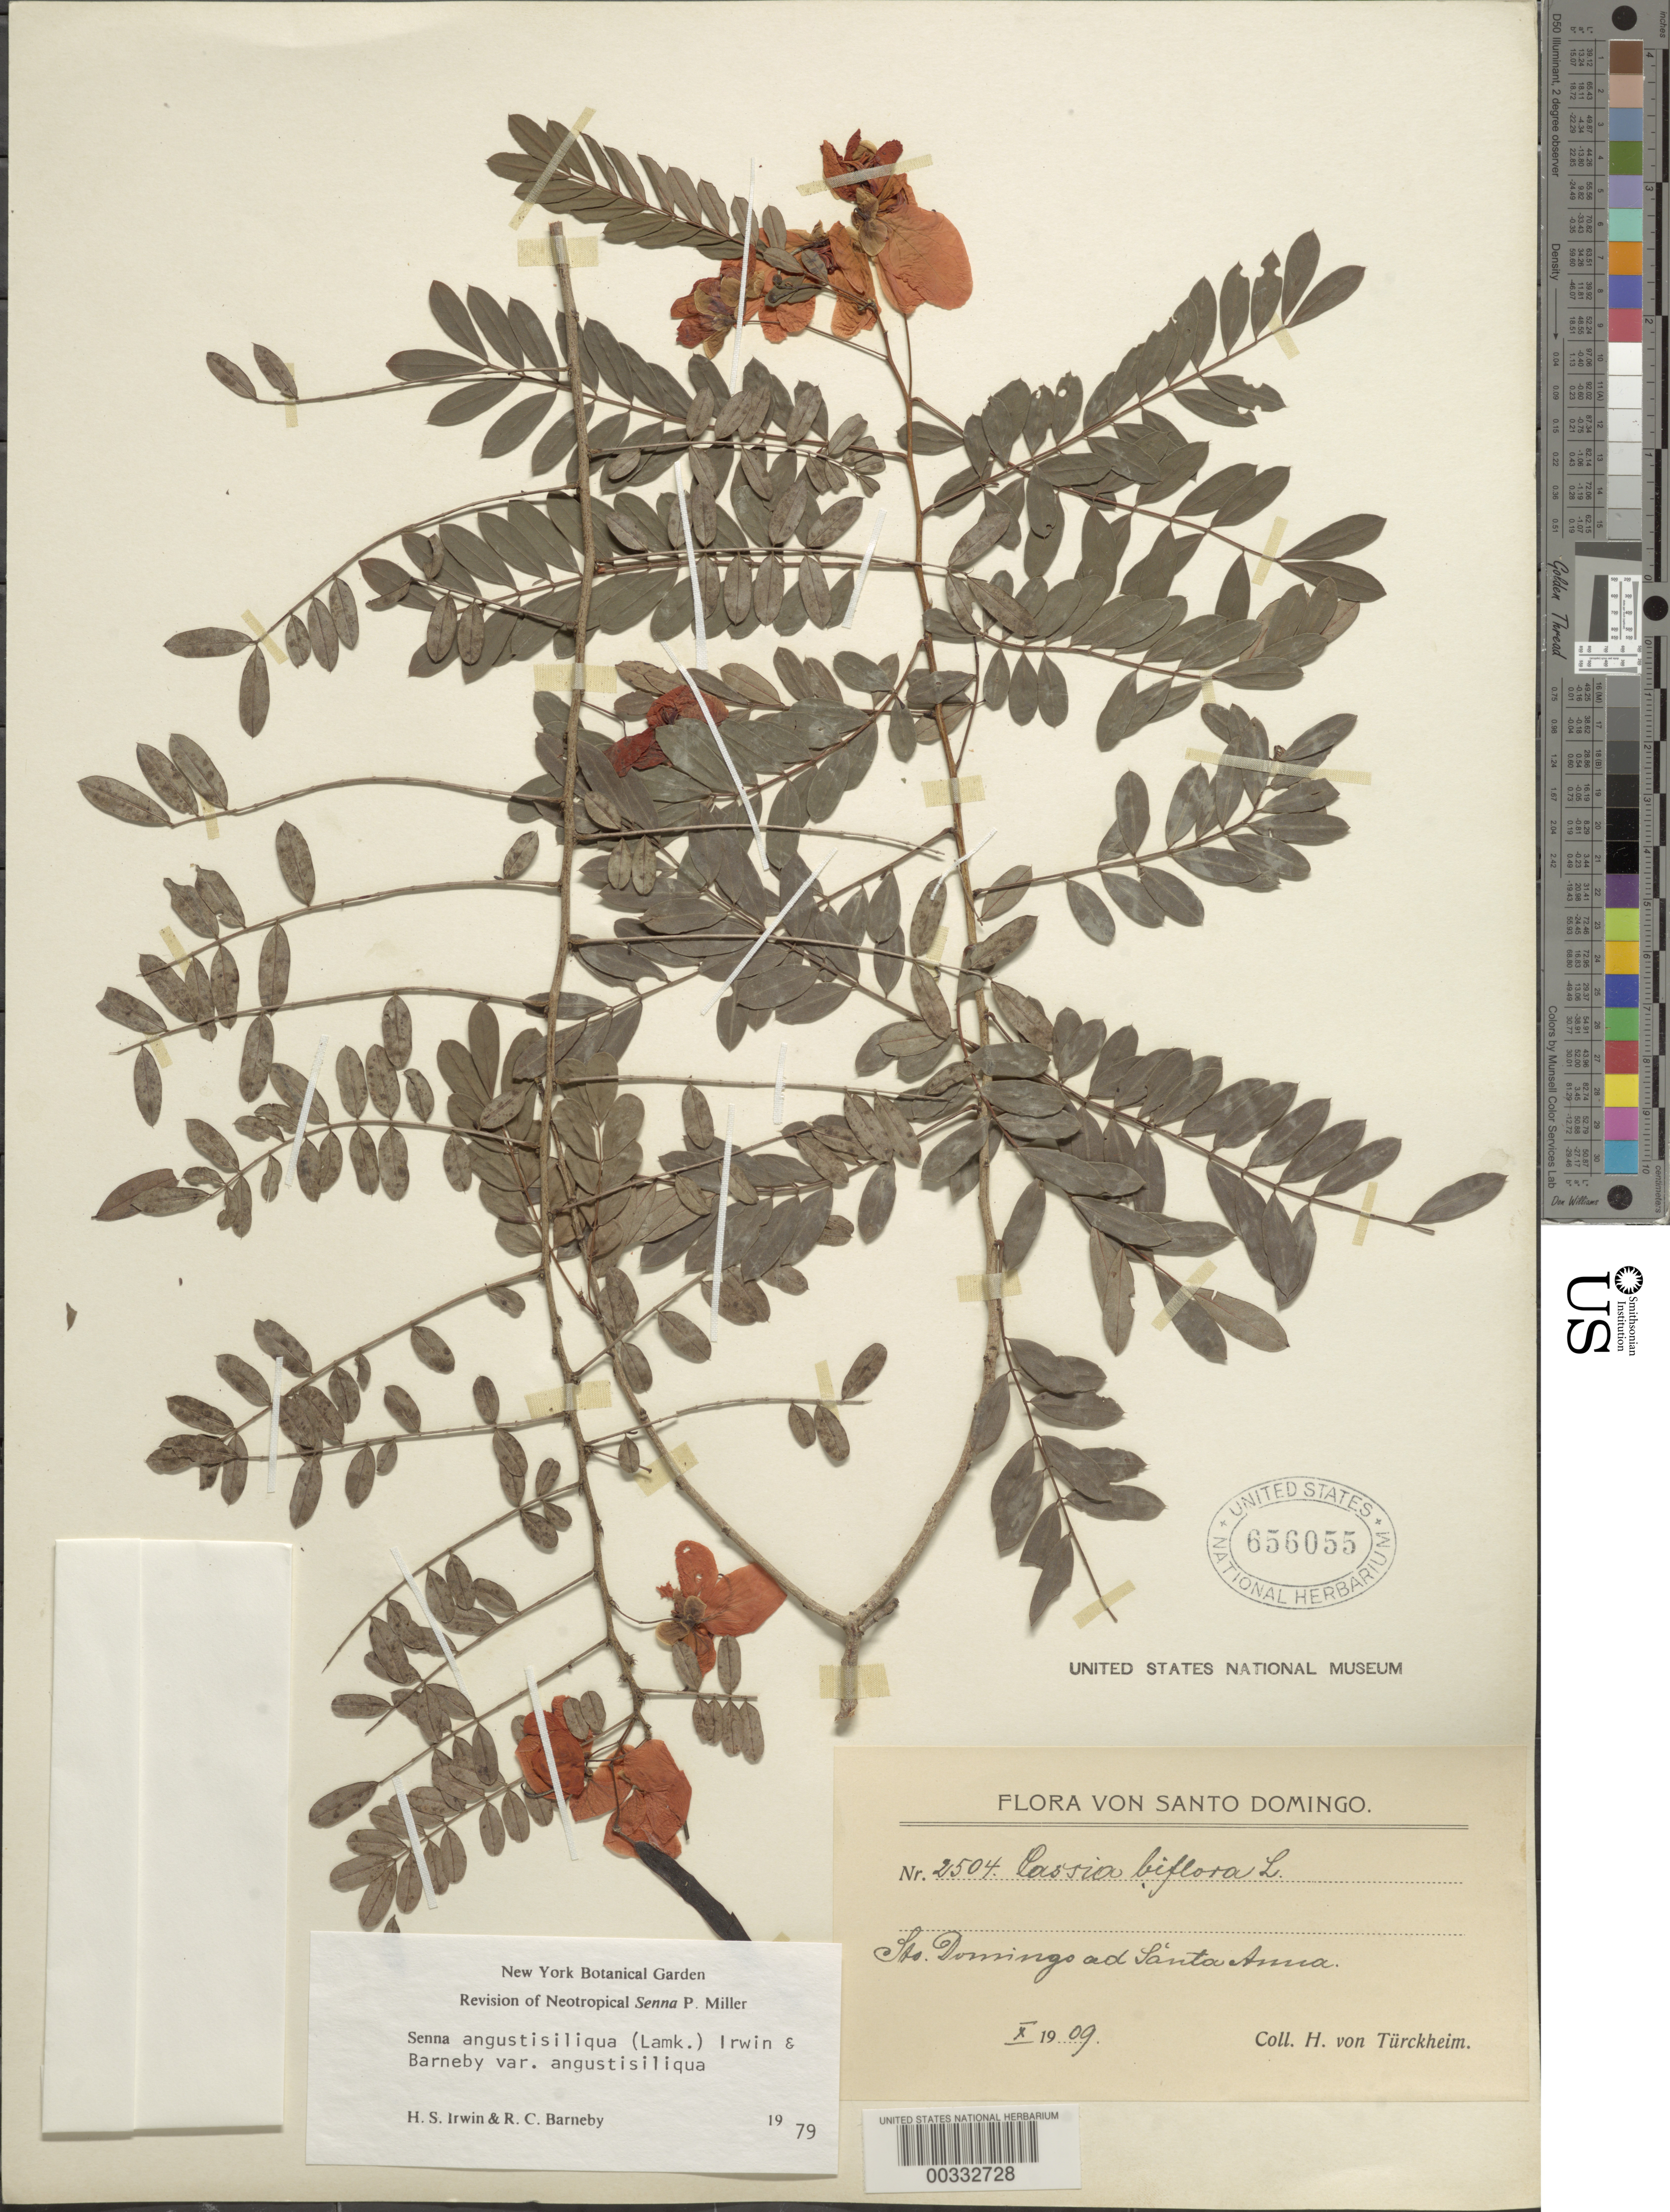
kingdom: Plantae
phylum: Tracheophyta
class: Magnoliopsida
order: Fabales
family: Fabaceae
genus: Senna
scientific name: Senna angustisiliqua var. angustisiliqua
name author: (Lam.) H.S. Irwin & Barneby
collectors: H. von Türckheim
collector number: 2504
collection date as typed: Oct 1909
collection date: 1909-10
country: Dominican Republic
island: Hispaniola Island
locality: Santo domingo to santa anna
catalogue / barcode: US 656055